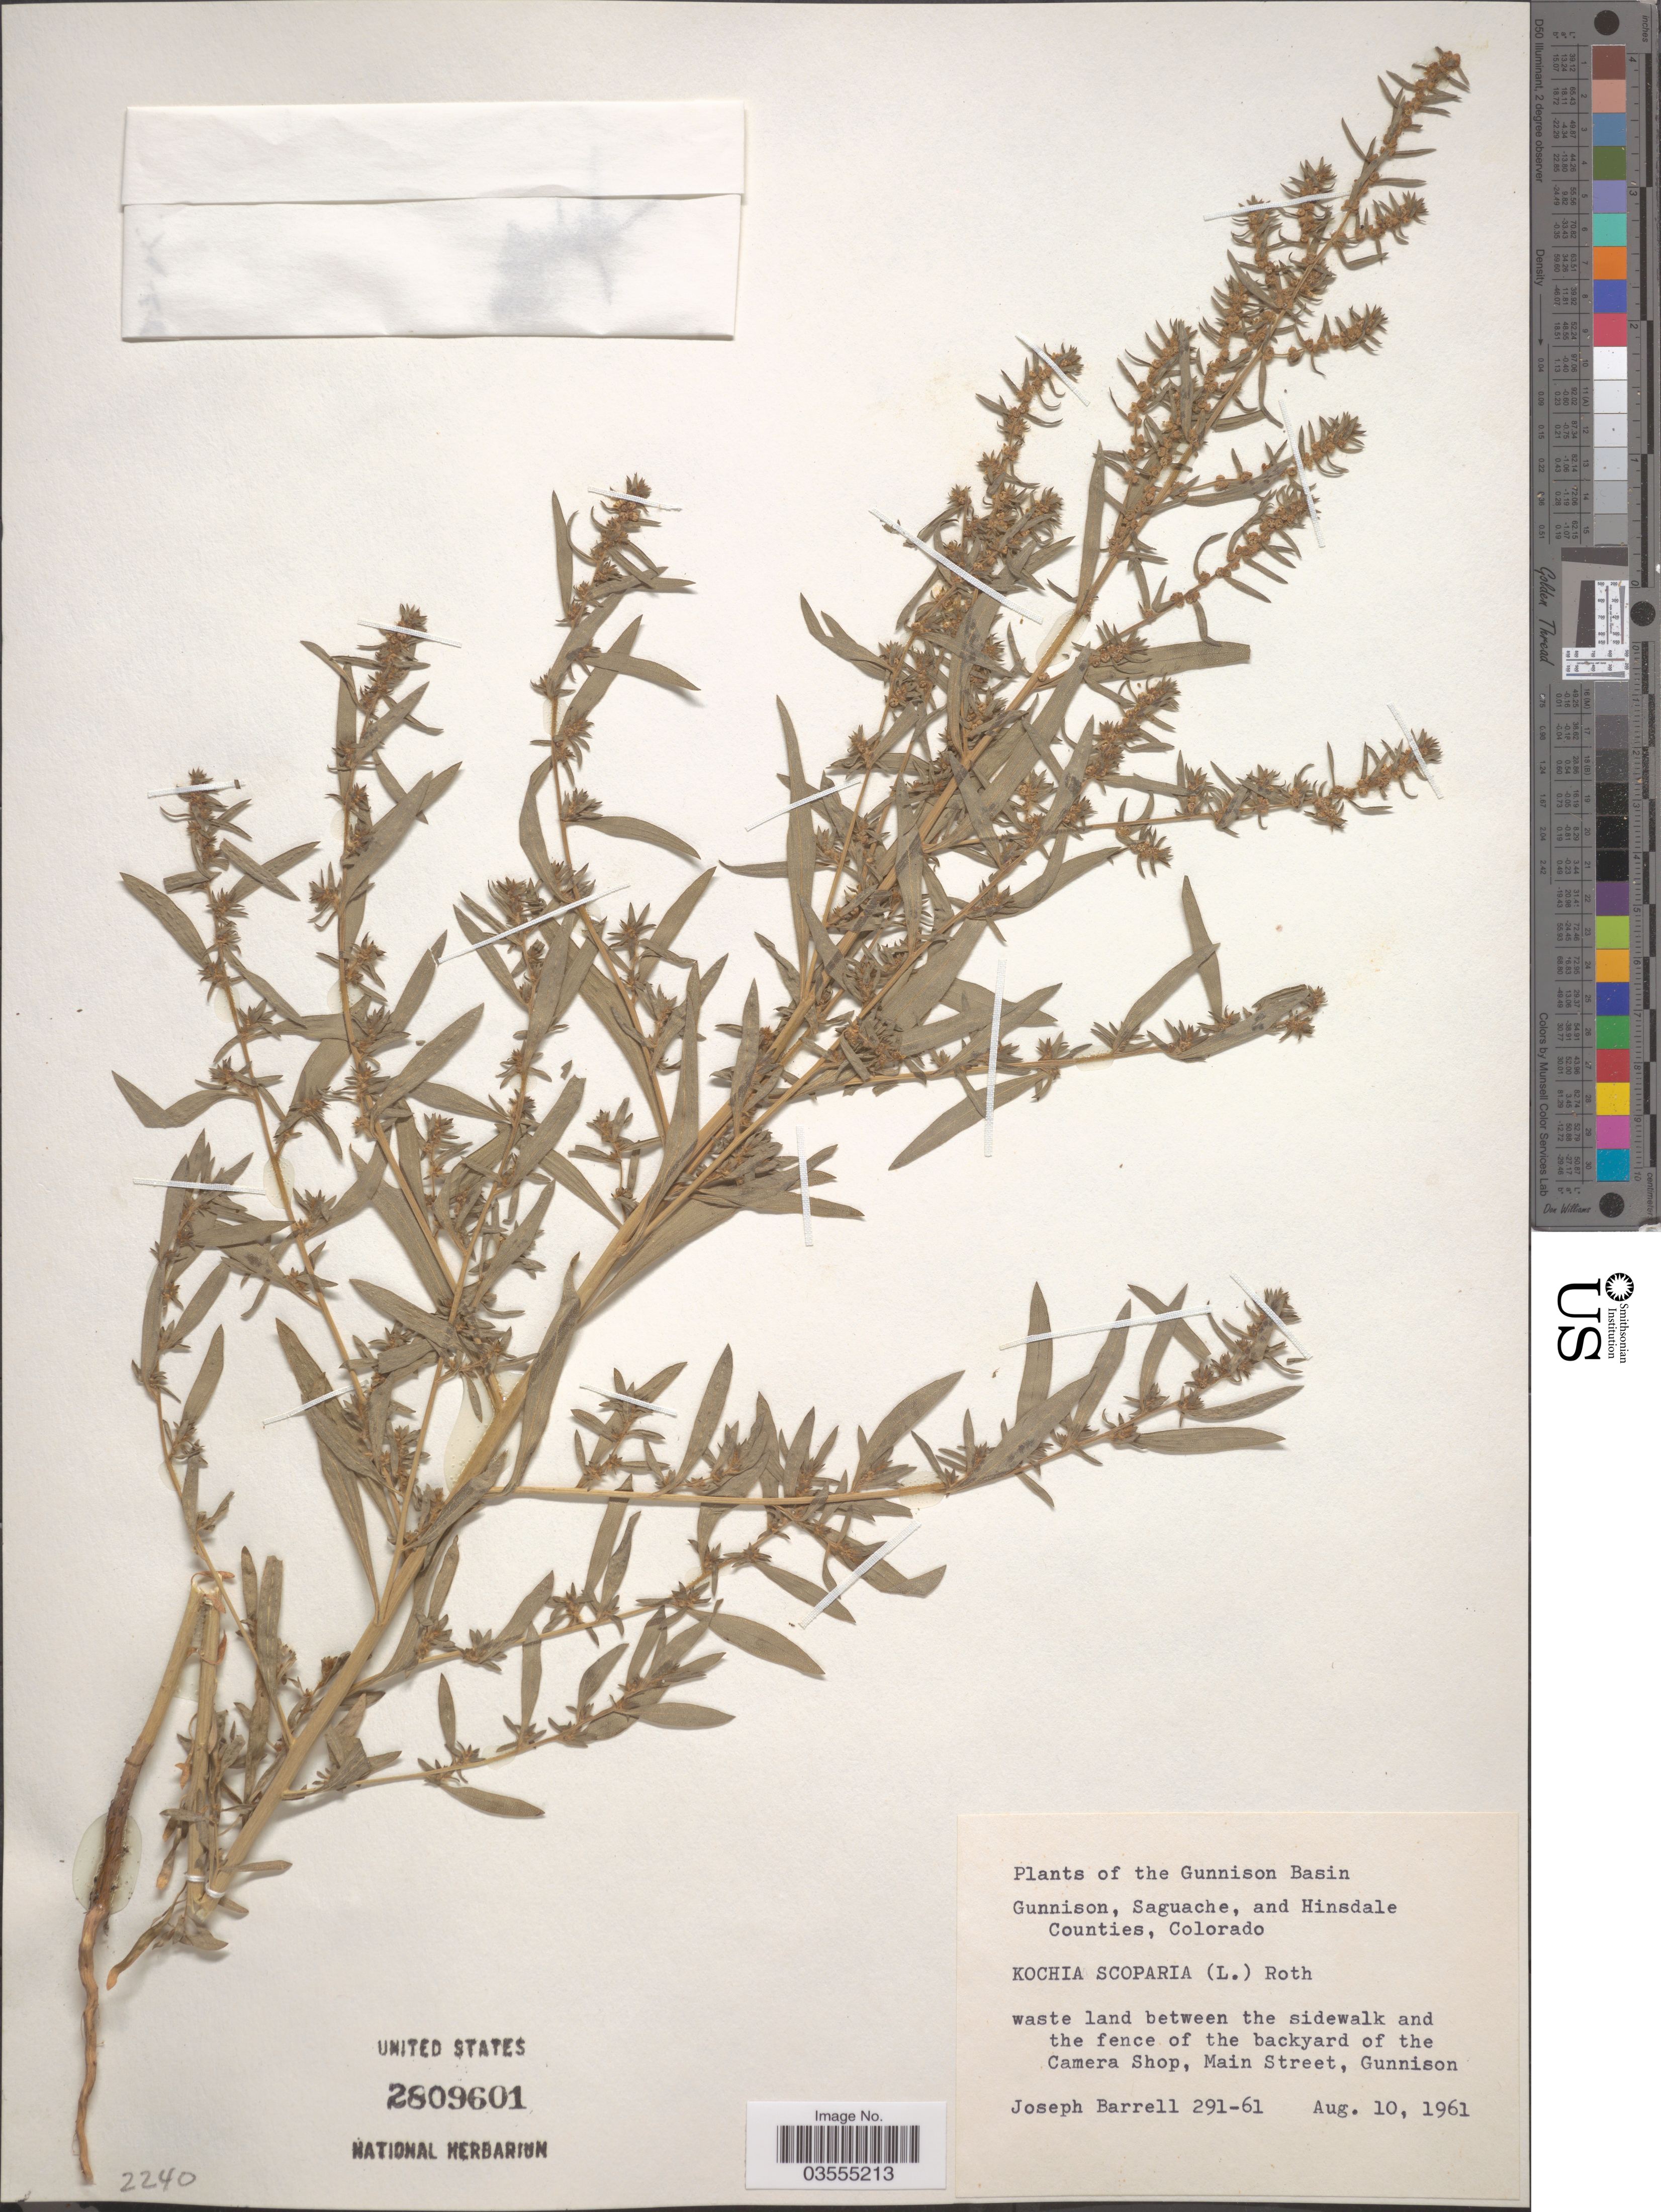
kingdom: Plantae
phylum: Tracheophyta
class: Magnoliopsida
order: Caryophyllales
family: Amaranthaceae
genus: Bassia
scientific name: Bassia scoparia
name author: (L.) Voss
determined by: U.S. National Herbarium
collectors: J. Barrell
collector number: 291-61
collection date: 1961-08-10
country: United States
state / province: Colorado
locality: The Gunnison Basin. Waste land between the sidewalk and the fence of the backyard of the Camera Shop, Main Street, Gunnison.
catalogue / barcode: US 2809601